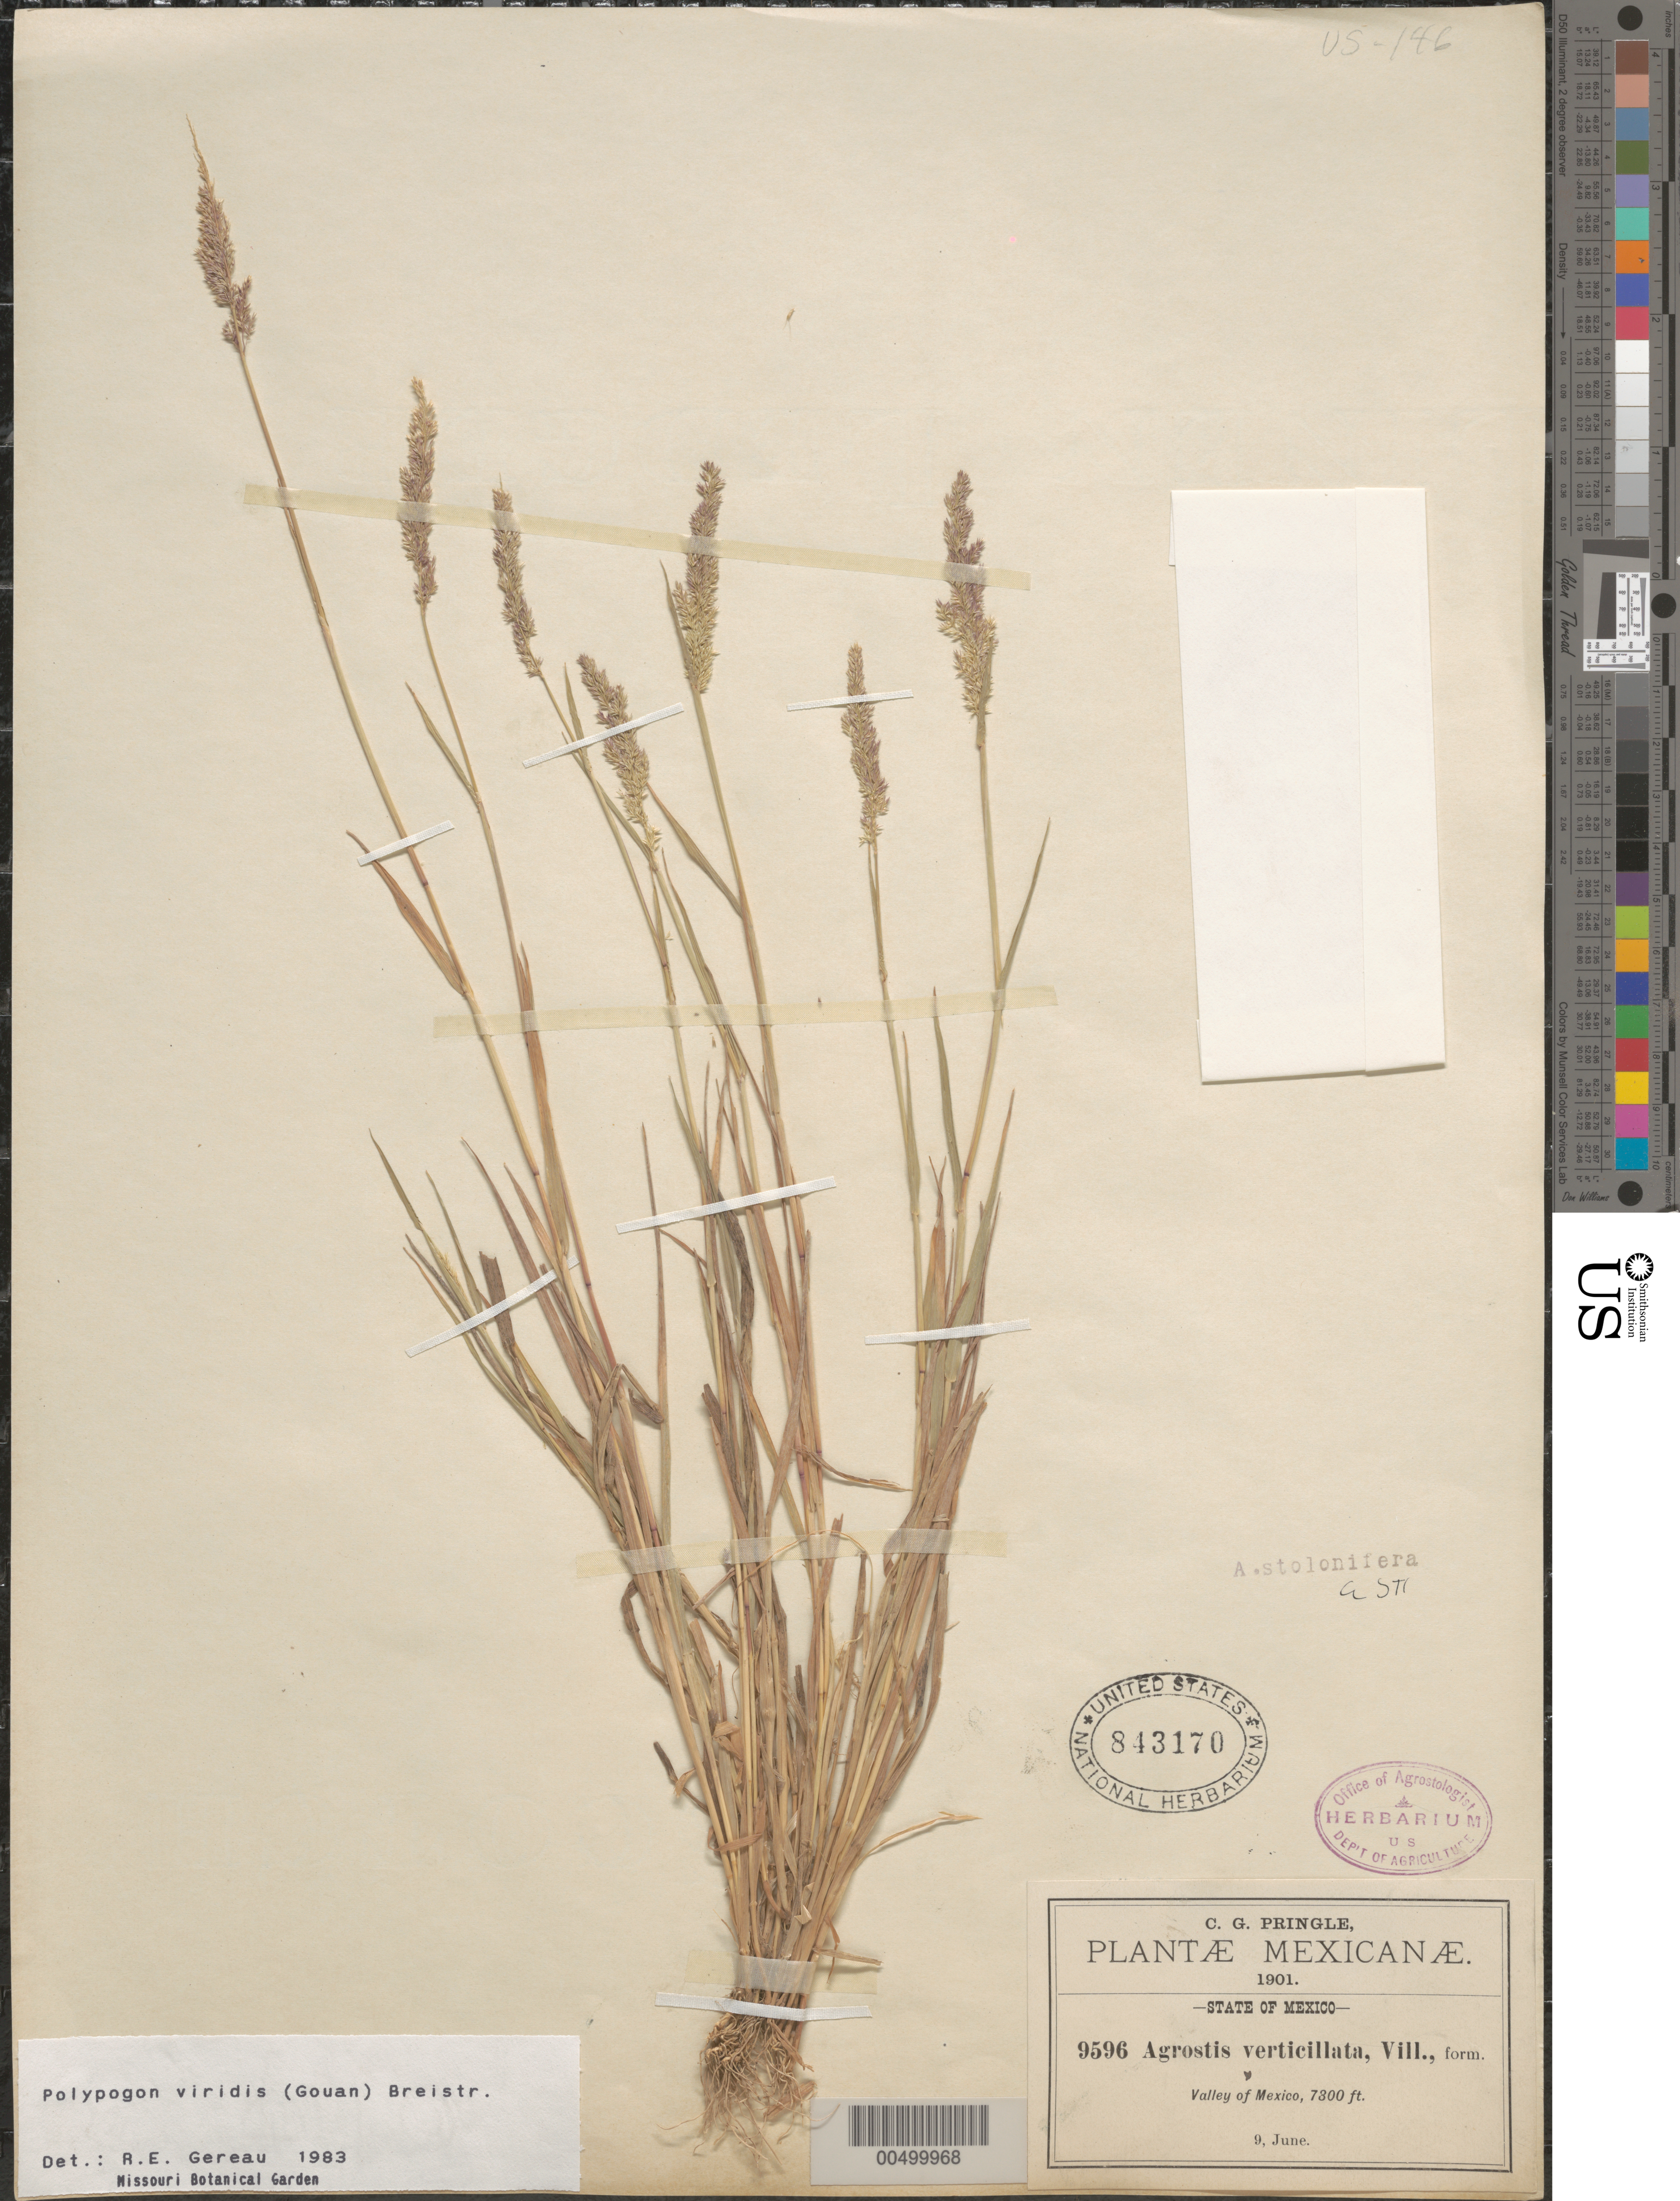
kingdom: Plantae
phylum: Tracheophyta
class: Liliopsida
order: Poales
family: Poaceae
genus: Polypogon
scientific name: Polypogon viridis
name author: (Gouan) Breistroffer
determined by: Gereau, R. E.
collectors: C. G. Pringle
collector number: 9596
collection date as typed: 9 Jun 1901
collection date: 1901-06-09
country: Mexico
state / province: México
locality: Valley of Mexico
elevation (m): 2225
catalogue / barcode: US 843170